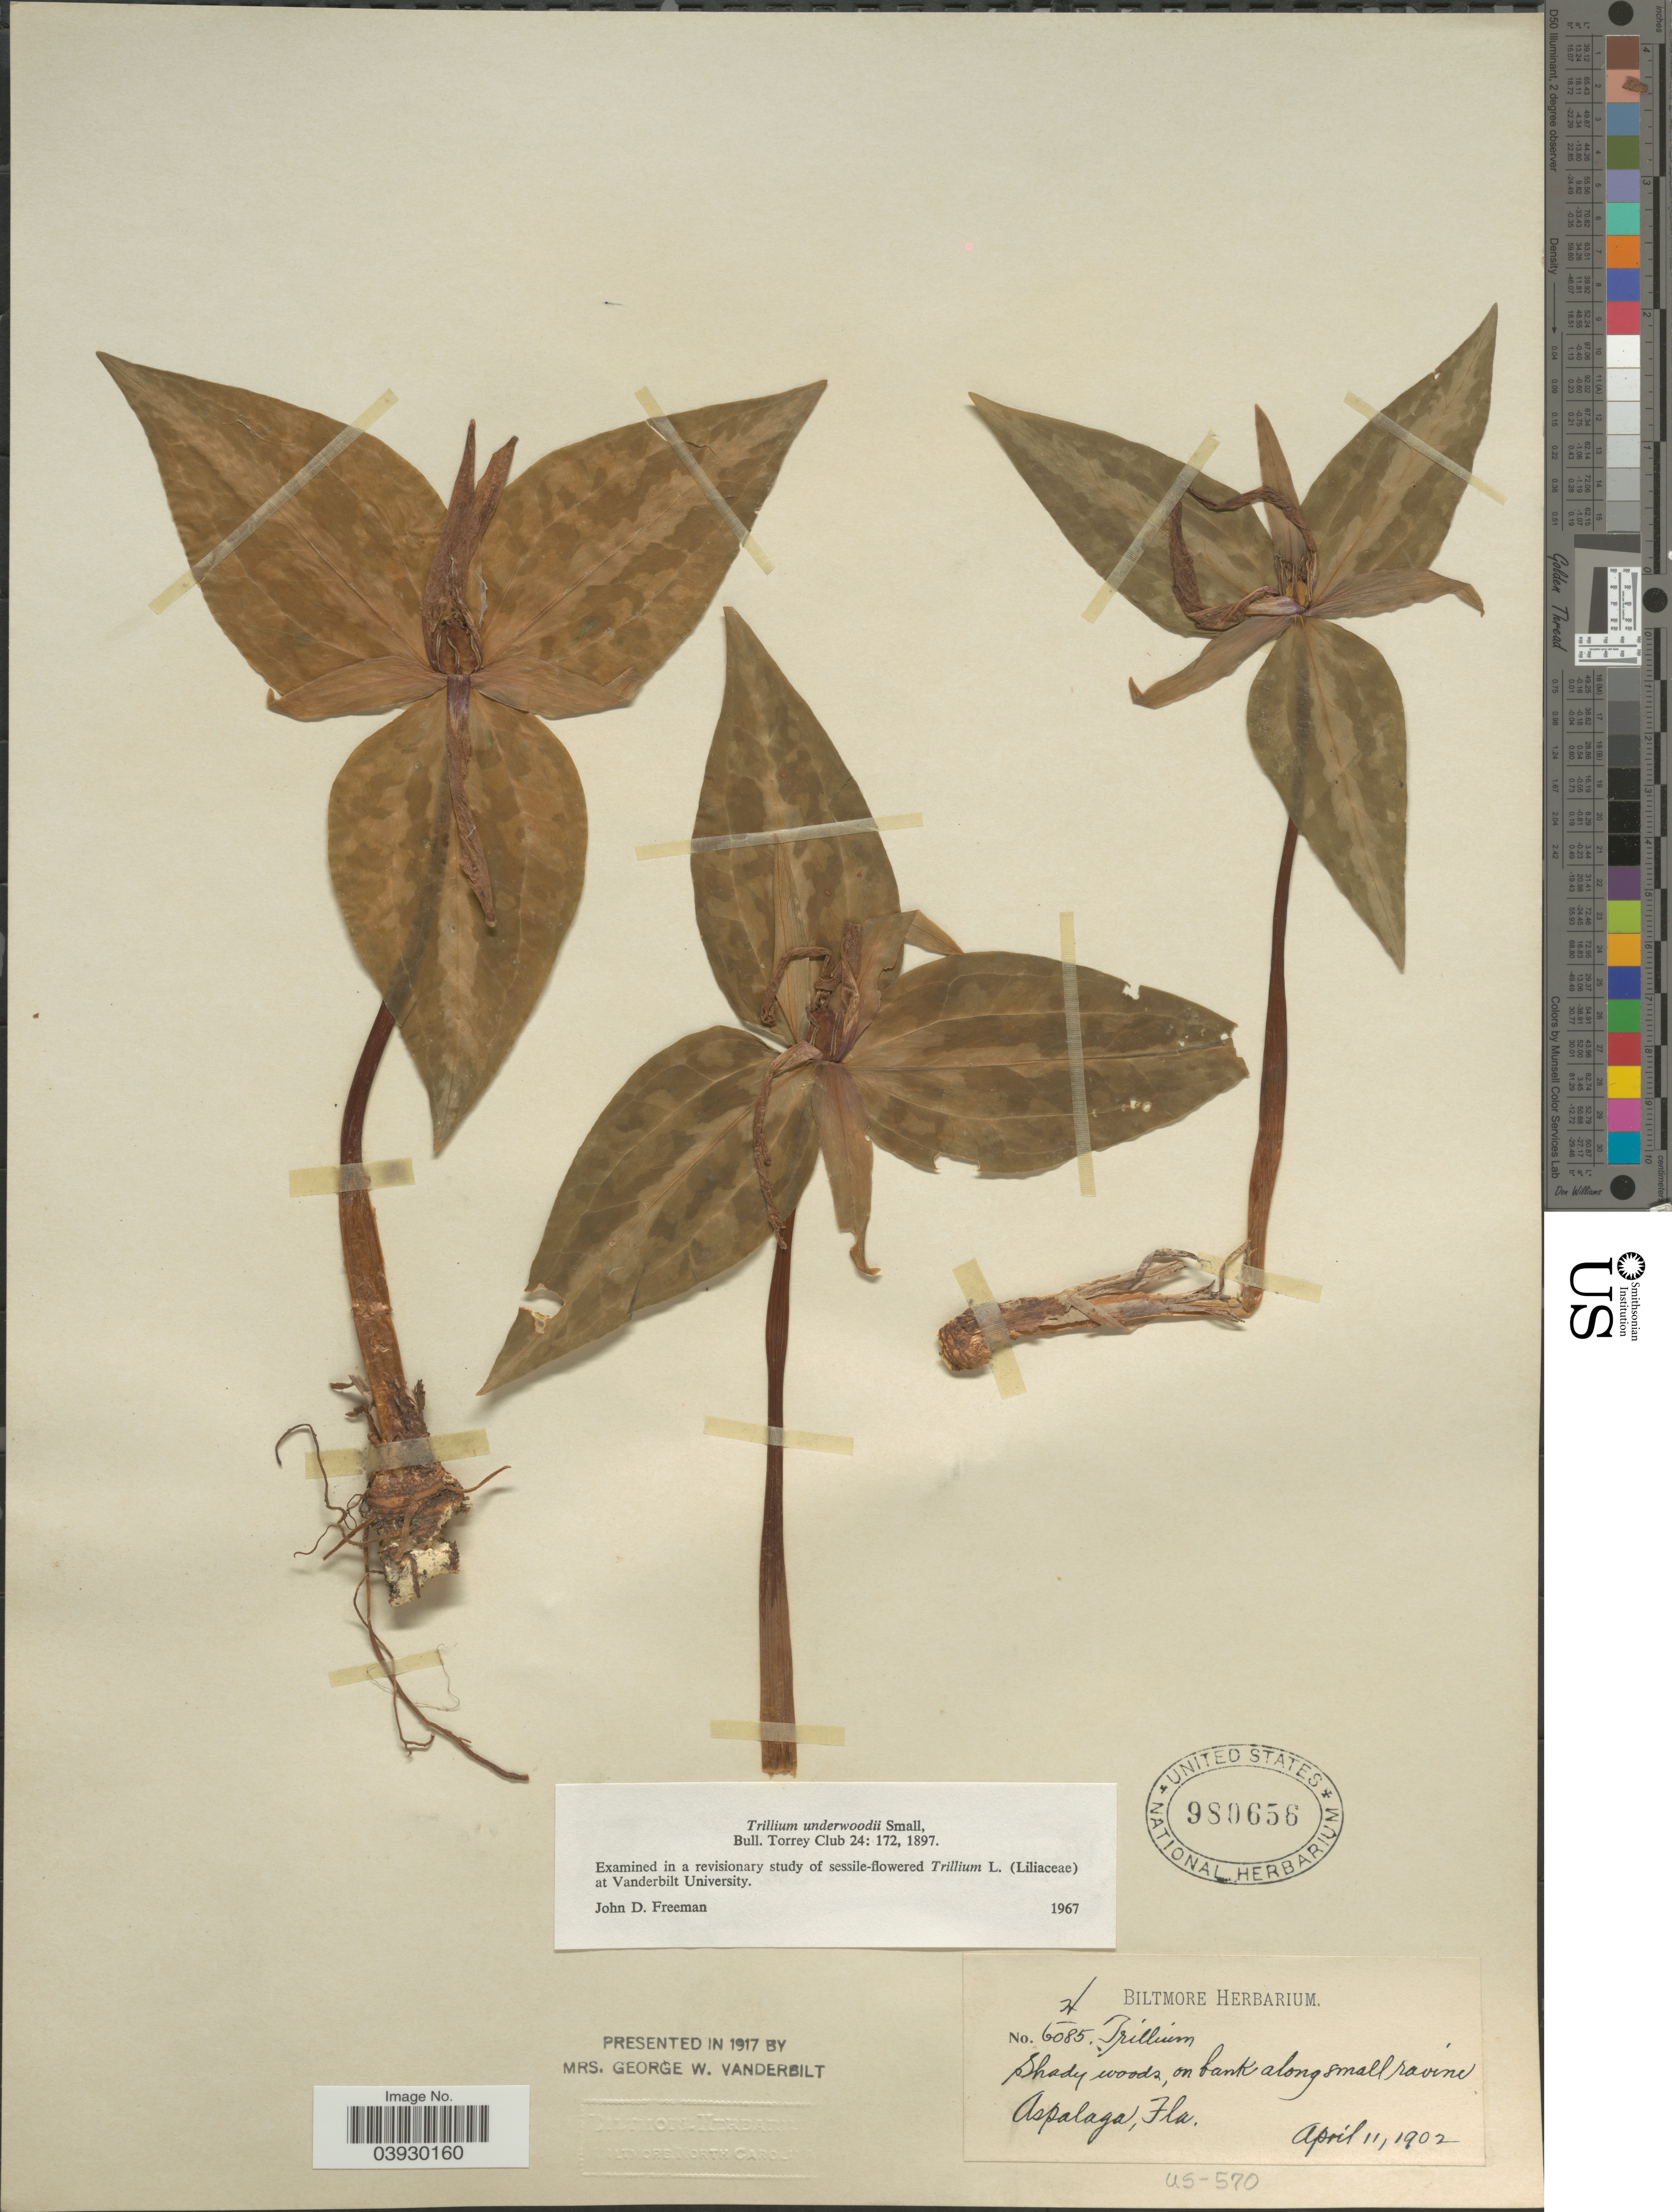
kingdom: Plantae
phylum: Tracheophyta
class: Liliopsida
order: Liliales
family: Melanthiaceae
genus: Trillium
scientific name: Trillium underwoodii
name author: Small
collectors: ex herb. Biltmore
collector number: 6085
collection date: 1902-04-11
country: United States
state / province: Florida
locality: Aspalaga.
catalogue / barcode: US 980656